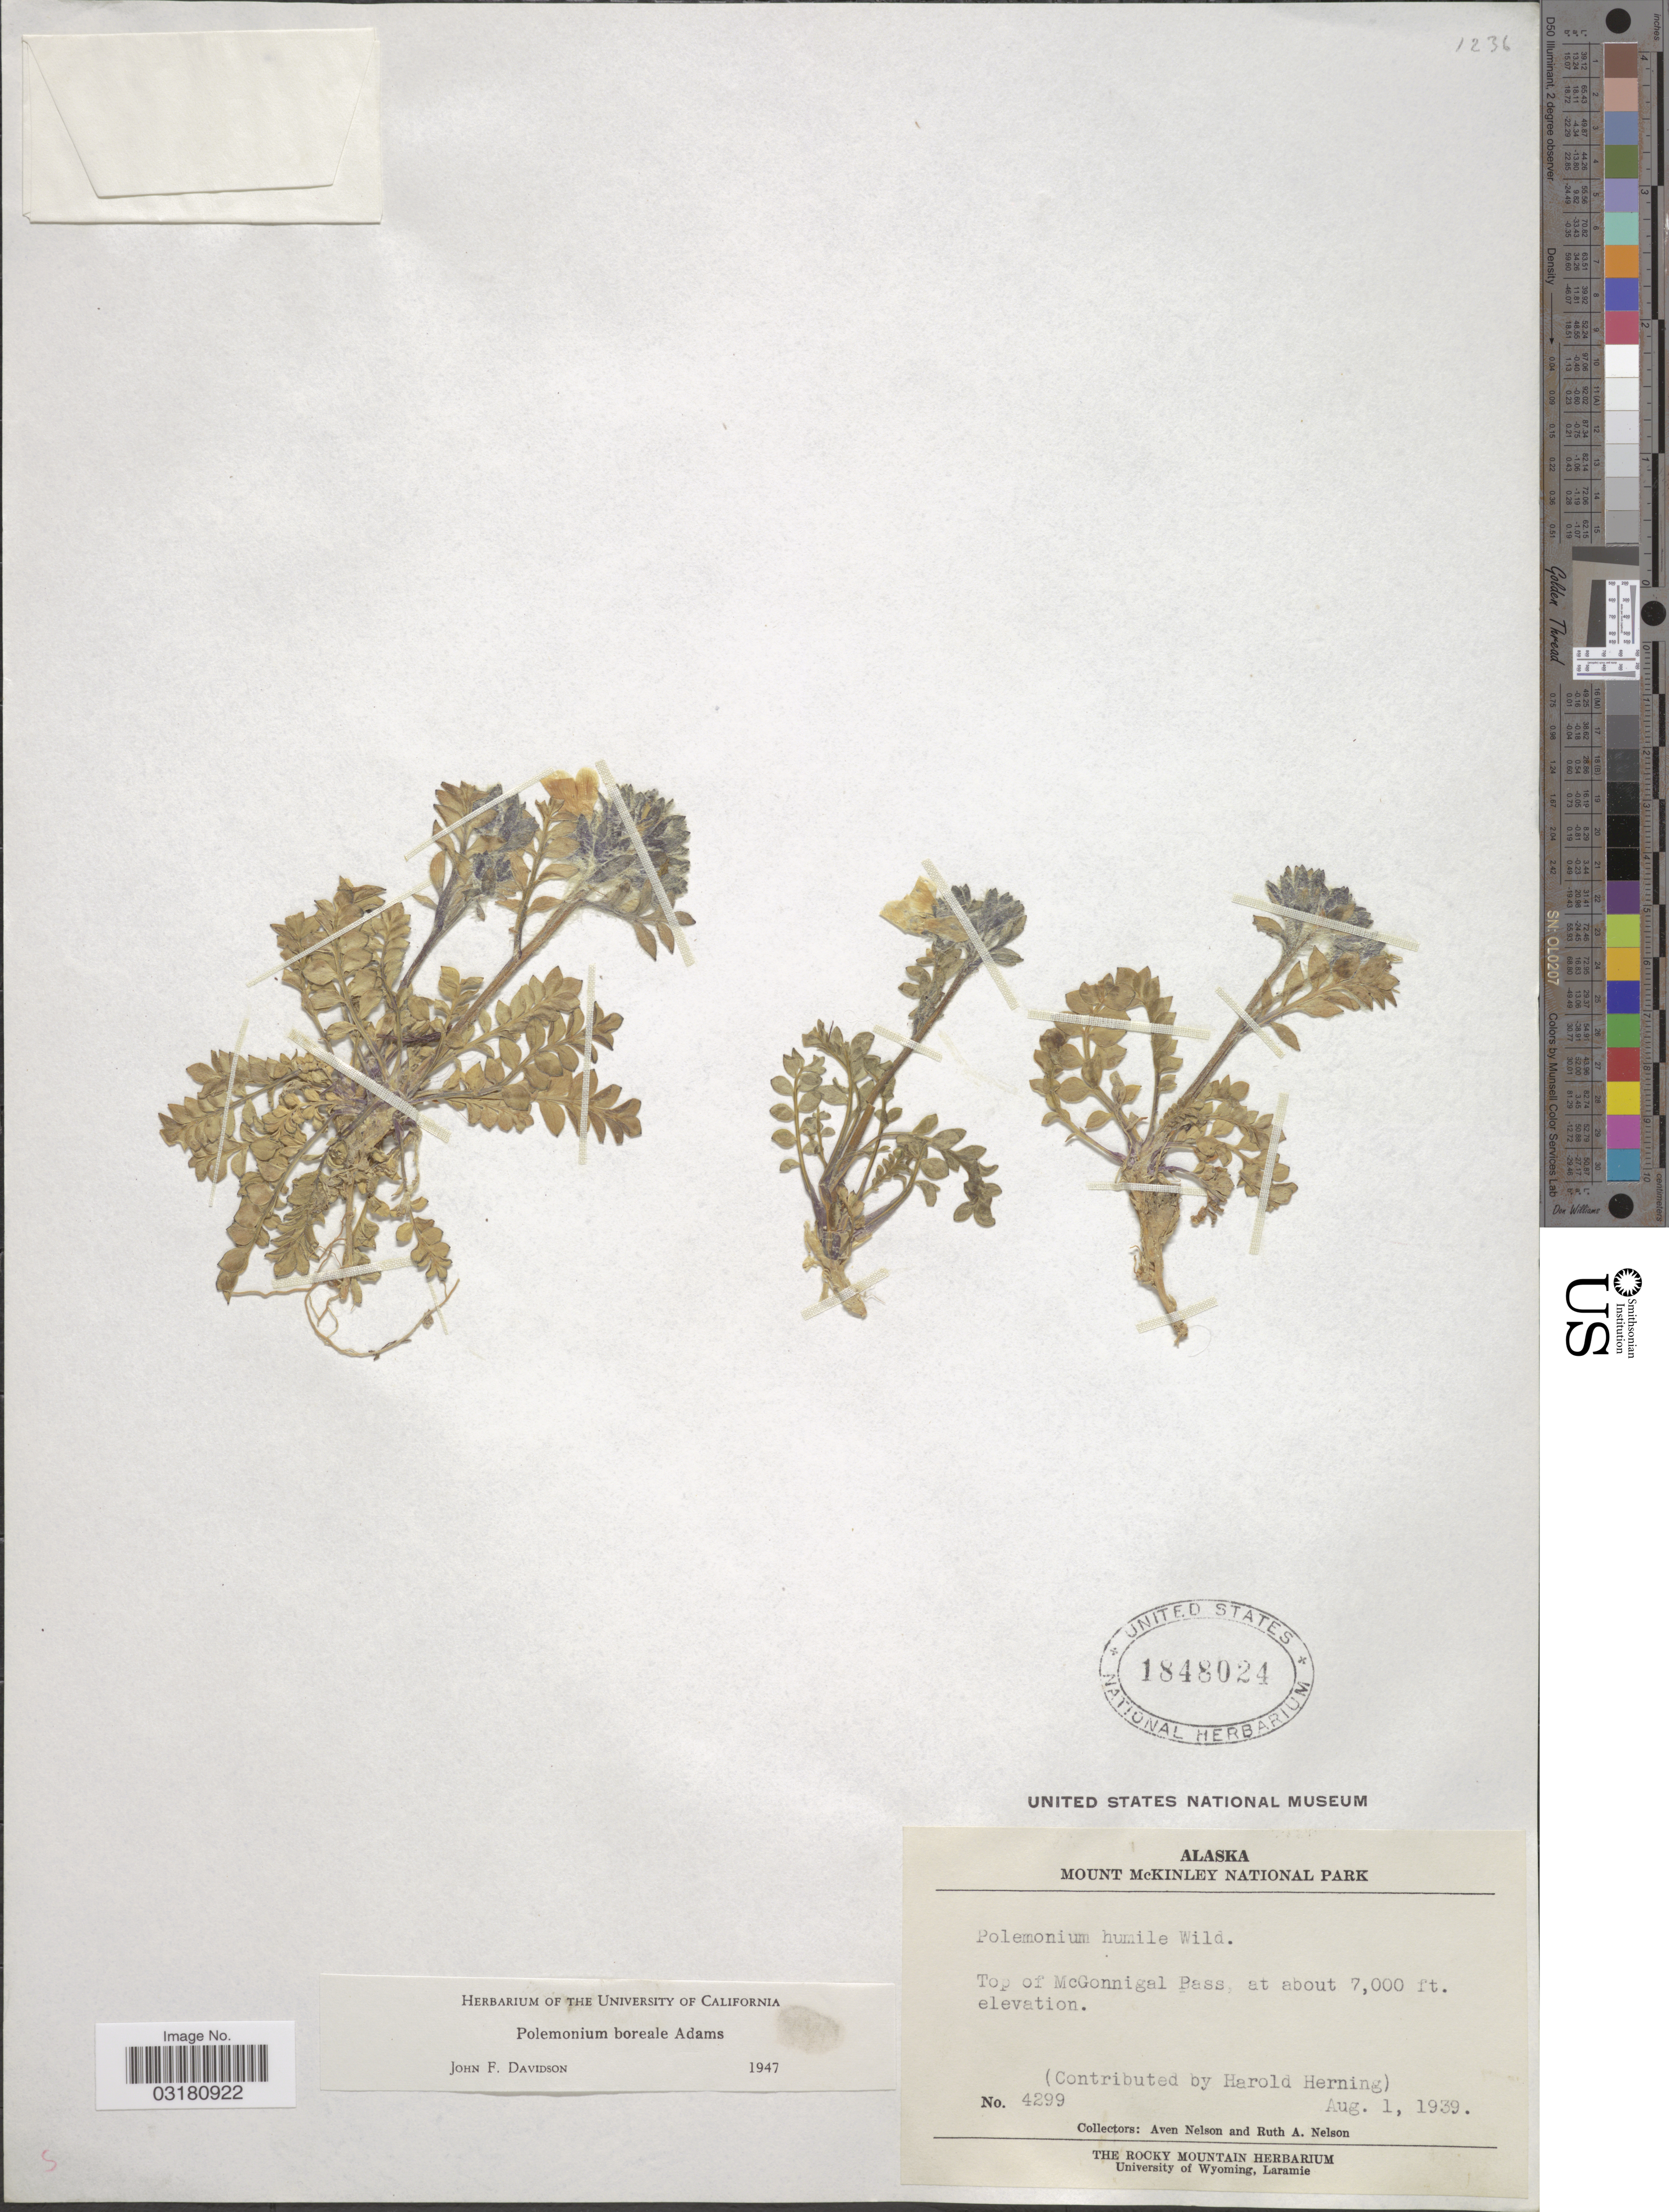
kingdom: Plantae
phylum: Tracheophyta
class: Magnoliopsida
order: Ericales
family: Polemoniaceae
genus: Polemonium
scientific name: Polemonium boreale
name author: Adams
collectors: A. Nelson & R. A. Nelson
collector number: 4299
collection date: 1939-08-01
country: United States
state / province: Alaska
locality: Mount McKinley National Park. Top of McGonnigal Pass.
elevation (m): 2134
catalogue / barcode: US 1848024